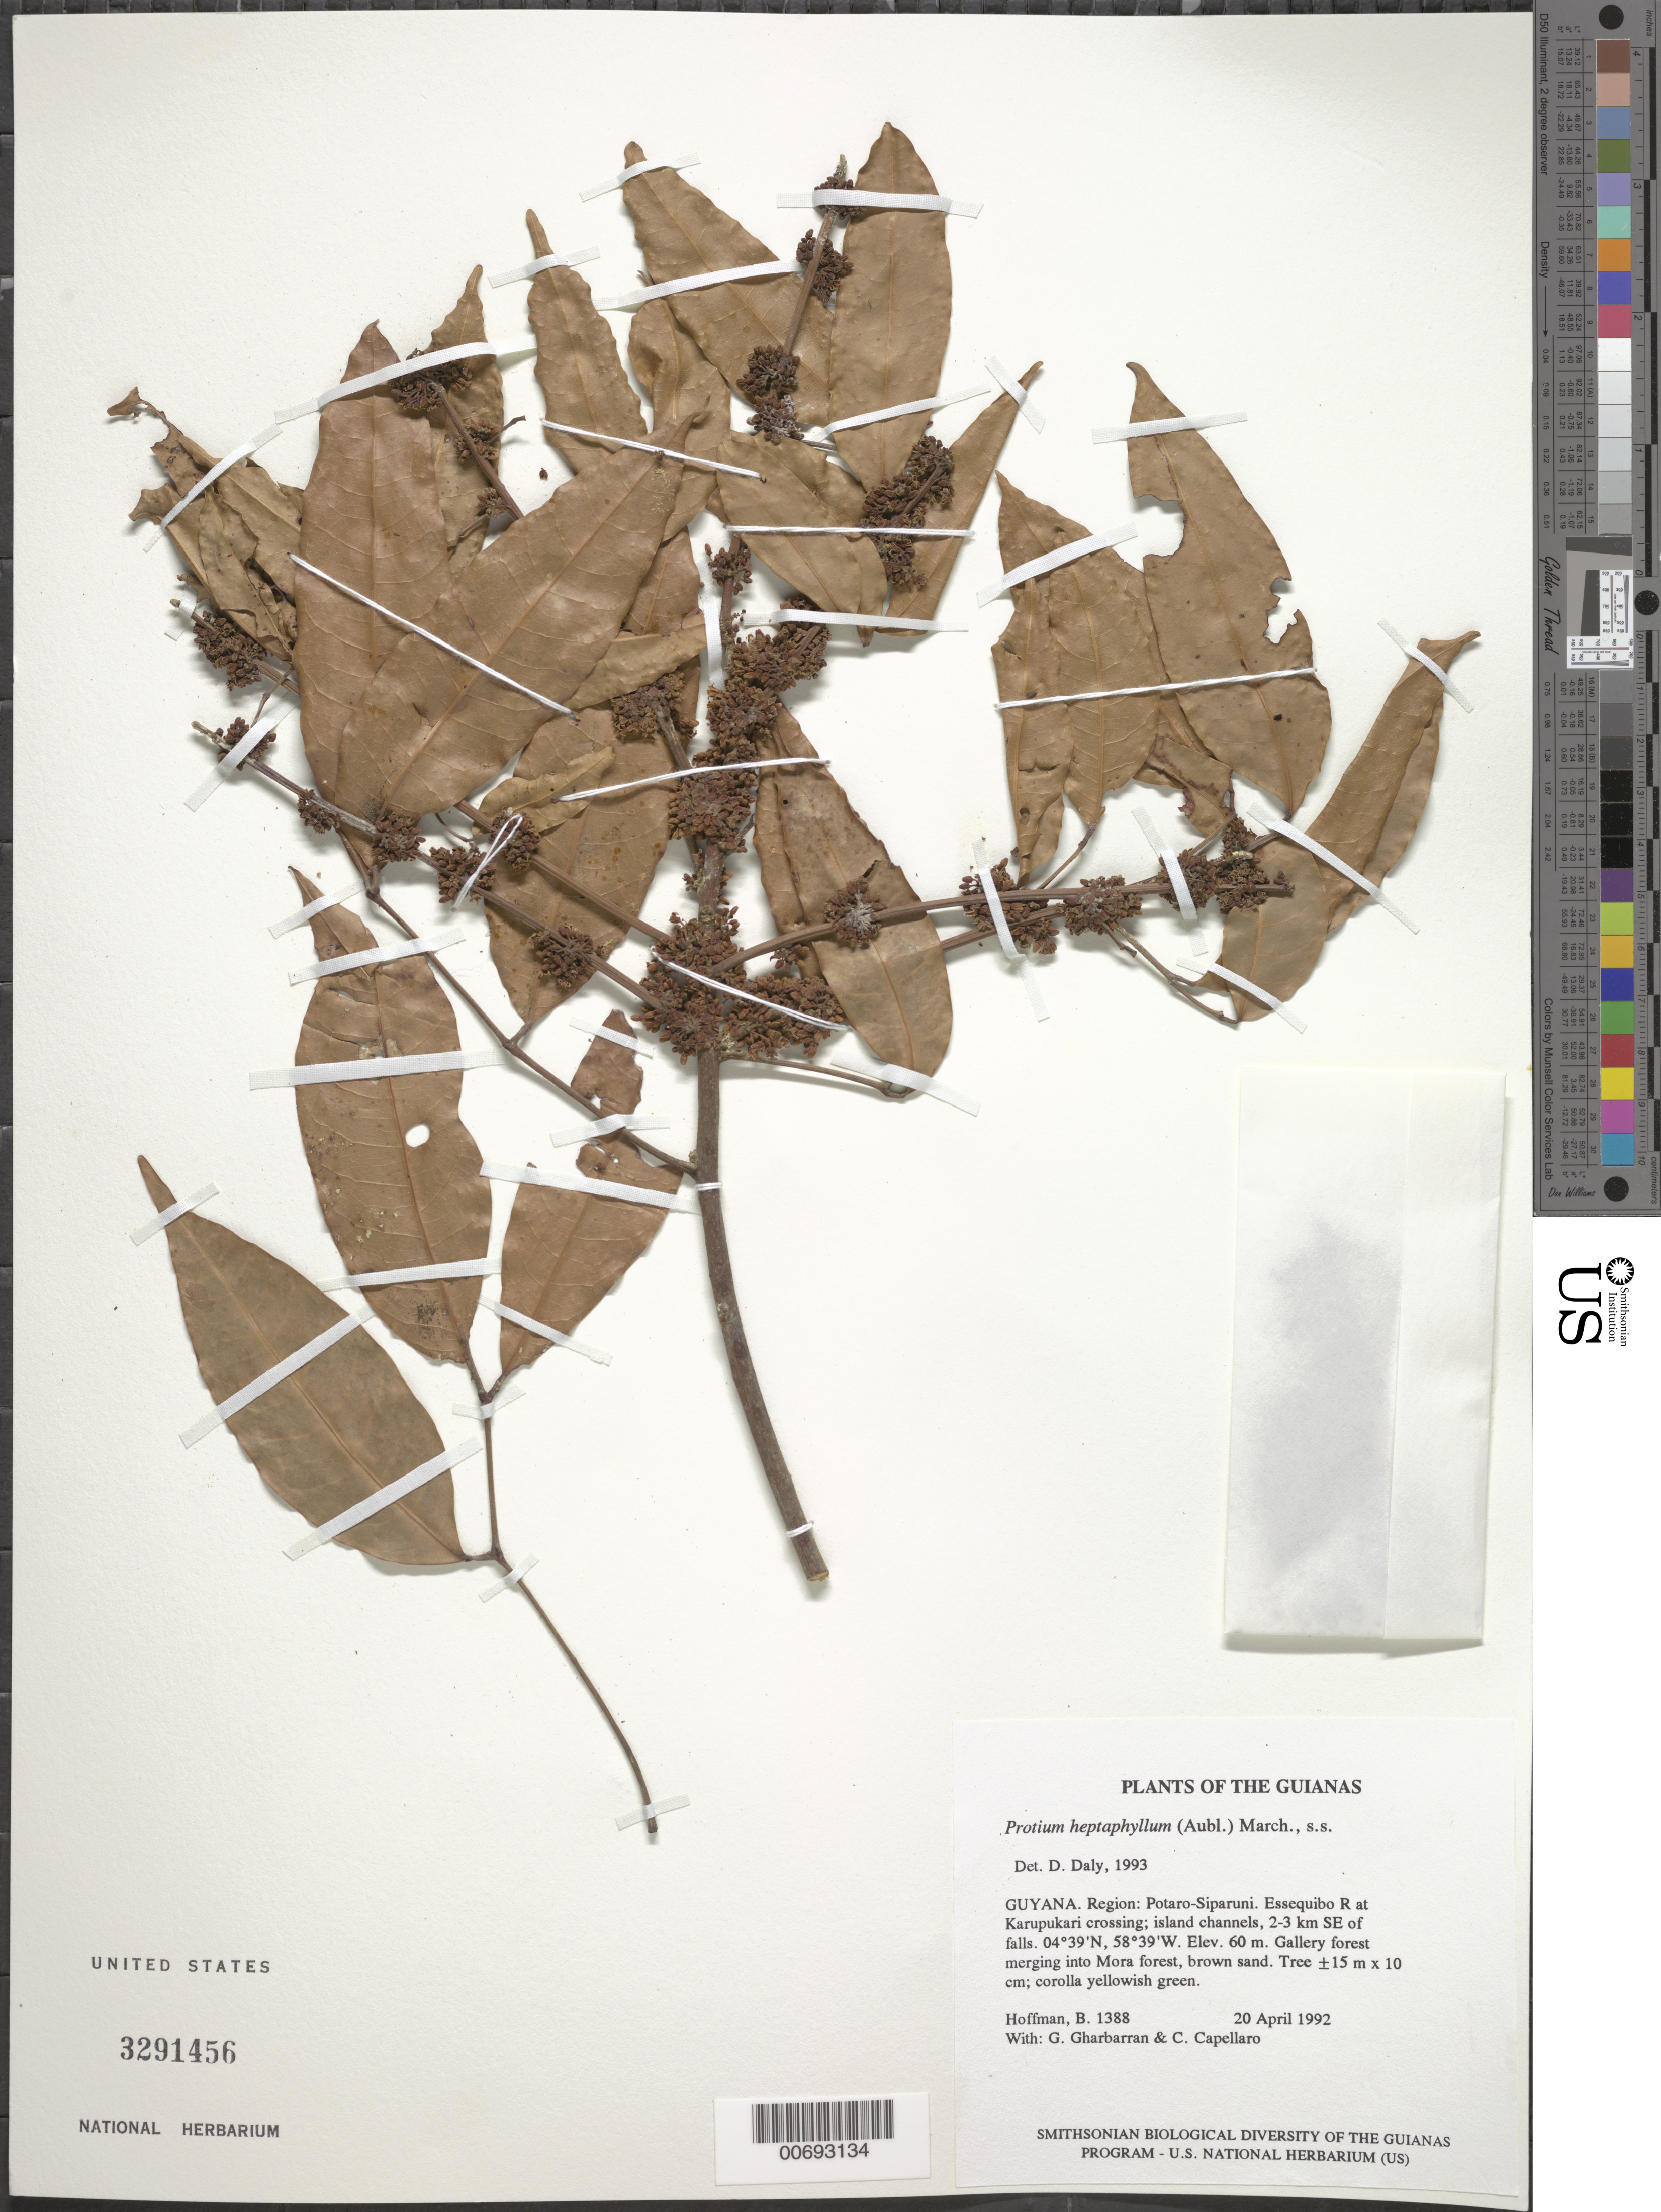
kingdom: Plantae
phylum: Tracheophyta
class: Magnoliopsida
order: Sapindales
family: Burseraceae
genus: Protium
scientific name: Protium heptaphyllum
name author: (Aubl.) Marchand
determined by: Daly, D. C.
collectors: B. Hoffman, G. Gharbarran & C. Capellaro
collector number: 1388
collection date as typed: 20 April 1992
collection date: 1992-04-20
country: Guyana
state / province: Potaro-Siparuni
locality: Essequibo River at Karupukari crossing; island channels, 2-3 km SE of falls. Iwokrama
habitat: Gallery forest merging into Mora forest, brown sand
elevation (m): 60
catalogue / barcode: US 3291456